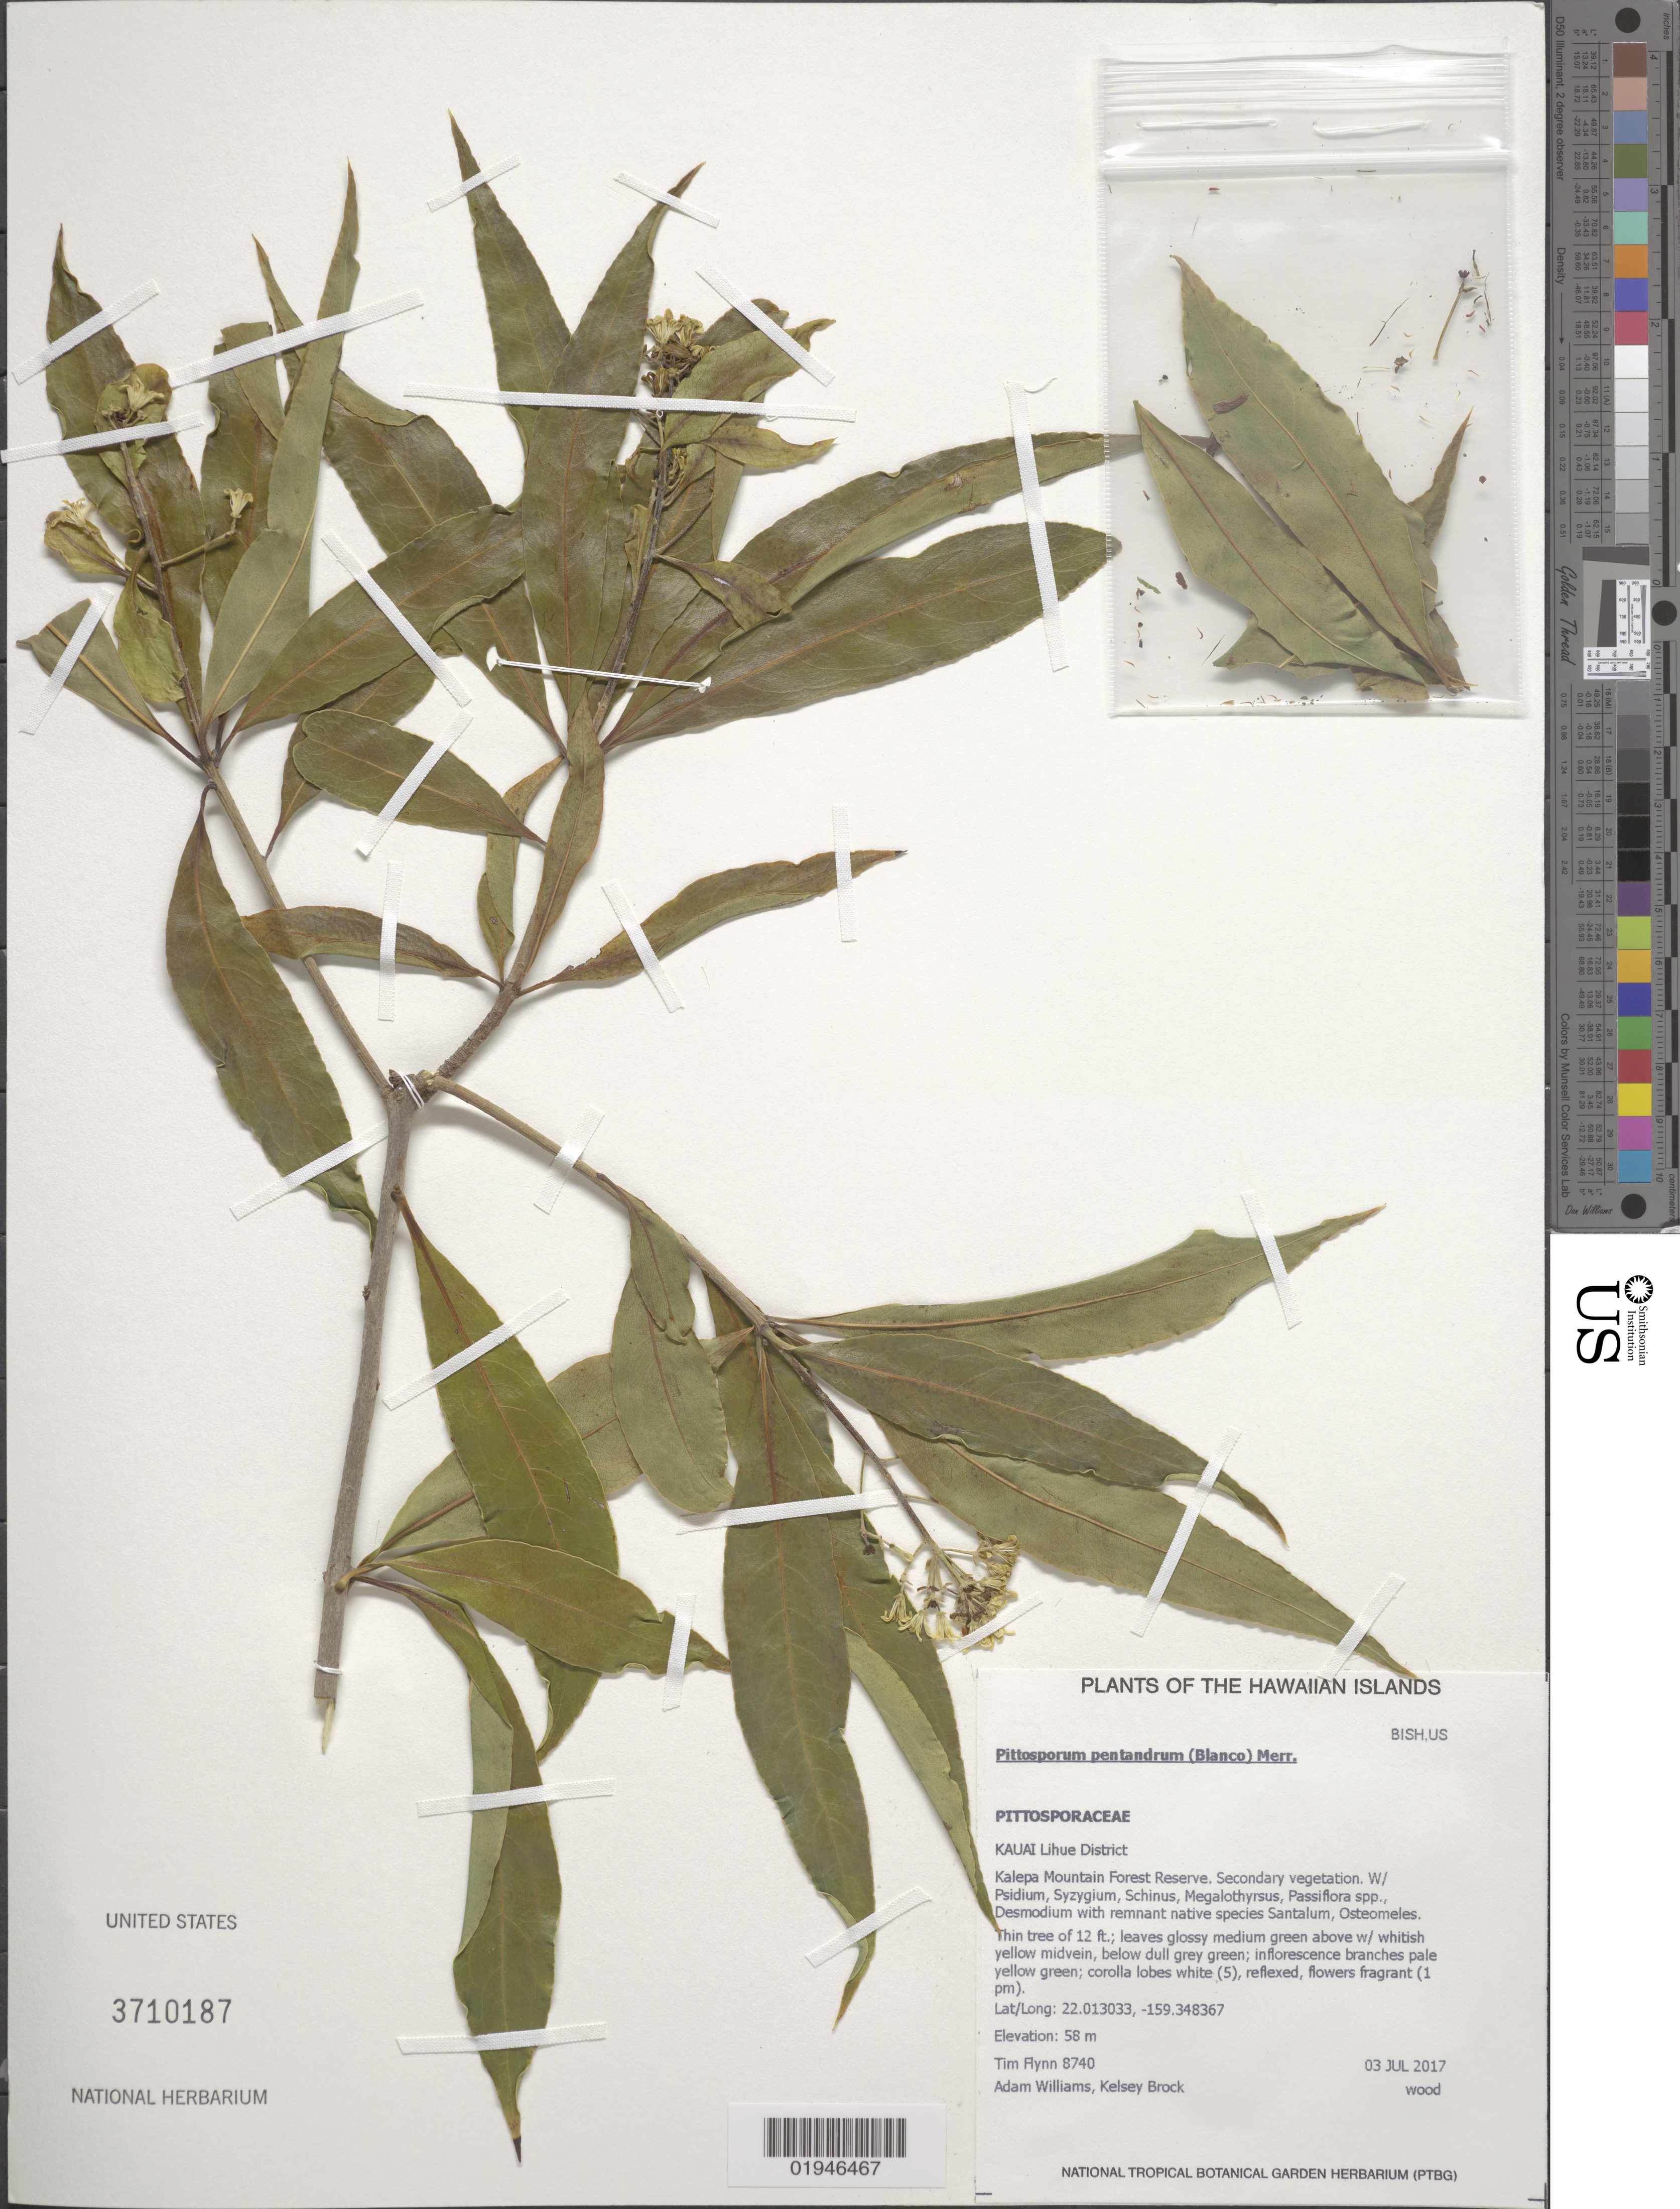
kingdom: Plantae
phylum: Tracheophyta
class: Magnoliopsida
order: Apiales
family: Pittosporaceae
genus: Pittosporum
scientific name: Pittosporum pentandrum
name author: (Blanco) Merr.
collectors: T. W. Flynn, A. Williams & K. Brock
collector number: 8740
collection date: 2017-07-03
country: United States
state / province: Hawaii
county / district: Kauai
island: Kaua'i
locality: Lihue District, Kalepa Mountain Forest Reserve.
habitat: Secondary vegetation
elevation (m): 58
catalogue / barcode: US 3710187